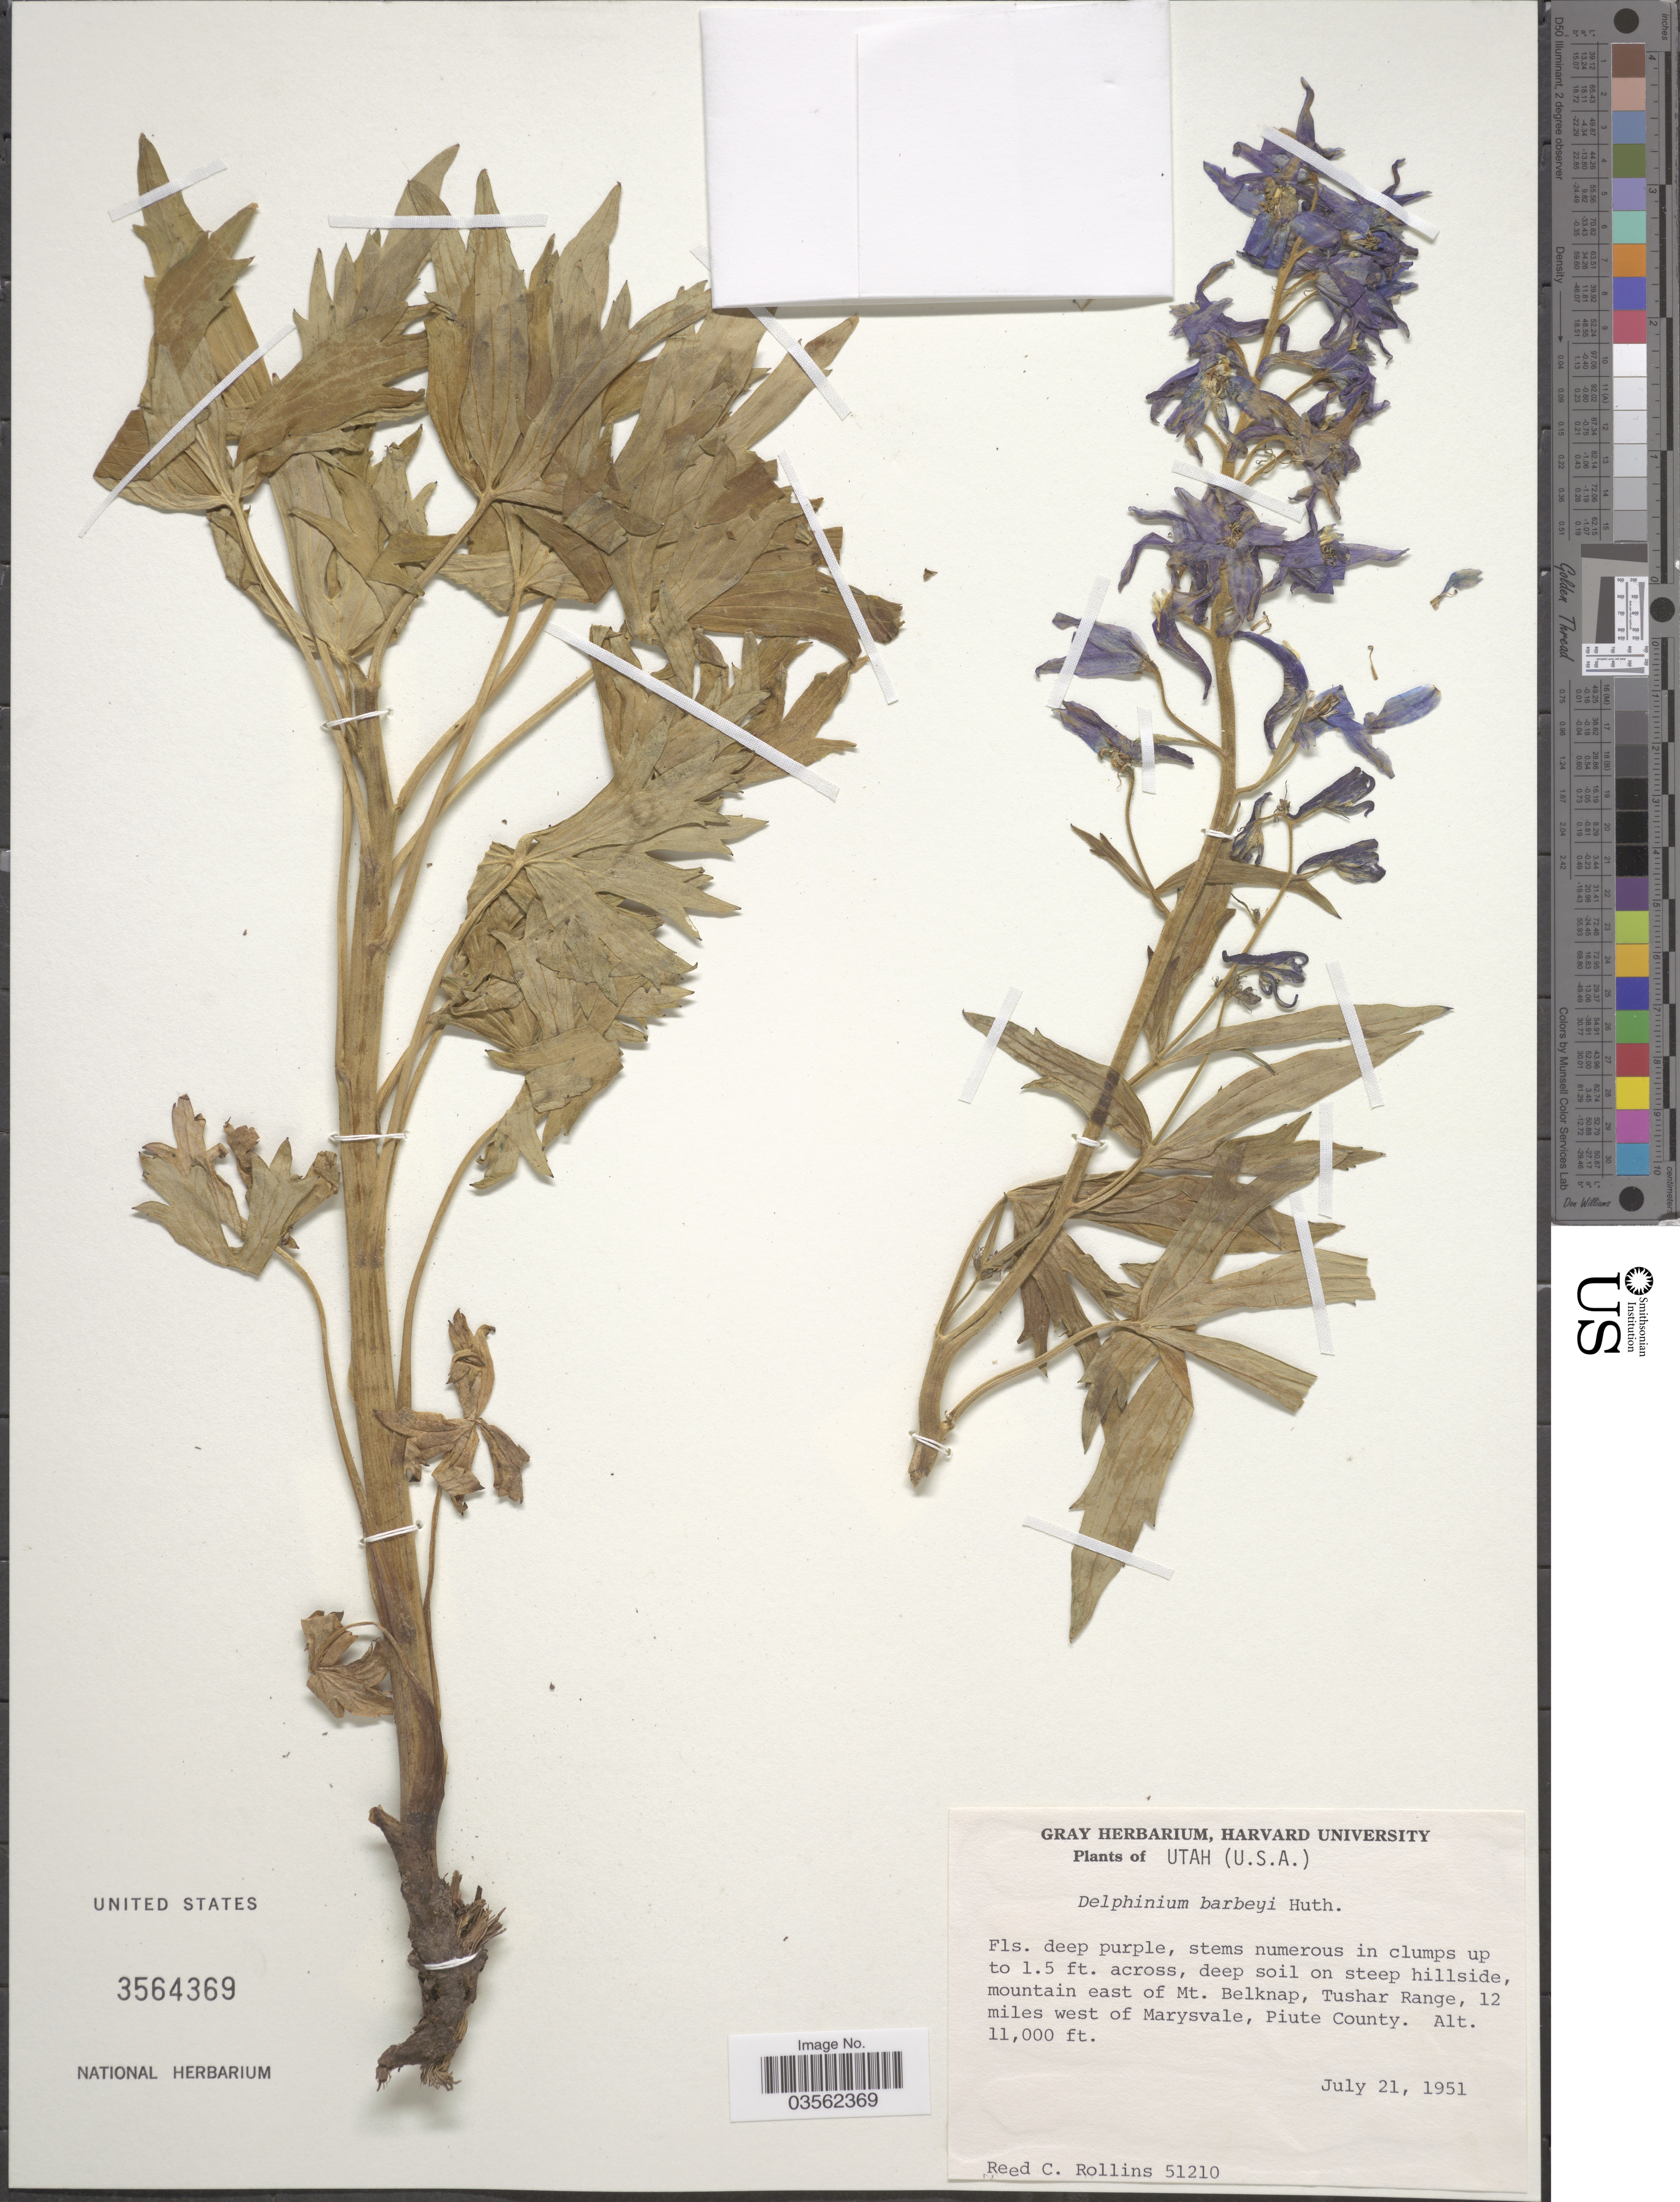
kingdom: Plantae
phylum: Tracheophyta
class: Magnoliopsida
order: Ranunculales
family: Ranunculaceae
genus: Delphinium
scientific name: Delphinium barbeyi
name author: (Huth) Huth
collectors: R. C. Rollins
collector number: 51210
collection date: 1951-07-21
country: United States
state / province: Utah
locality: U.S.A. Mountain east of Mt. Belknap, Tushar Range, 12 miles west of Marysvale, Piute County.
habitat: deep soil on steep hillside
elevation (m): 3353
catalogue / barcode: US 3564369